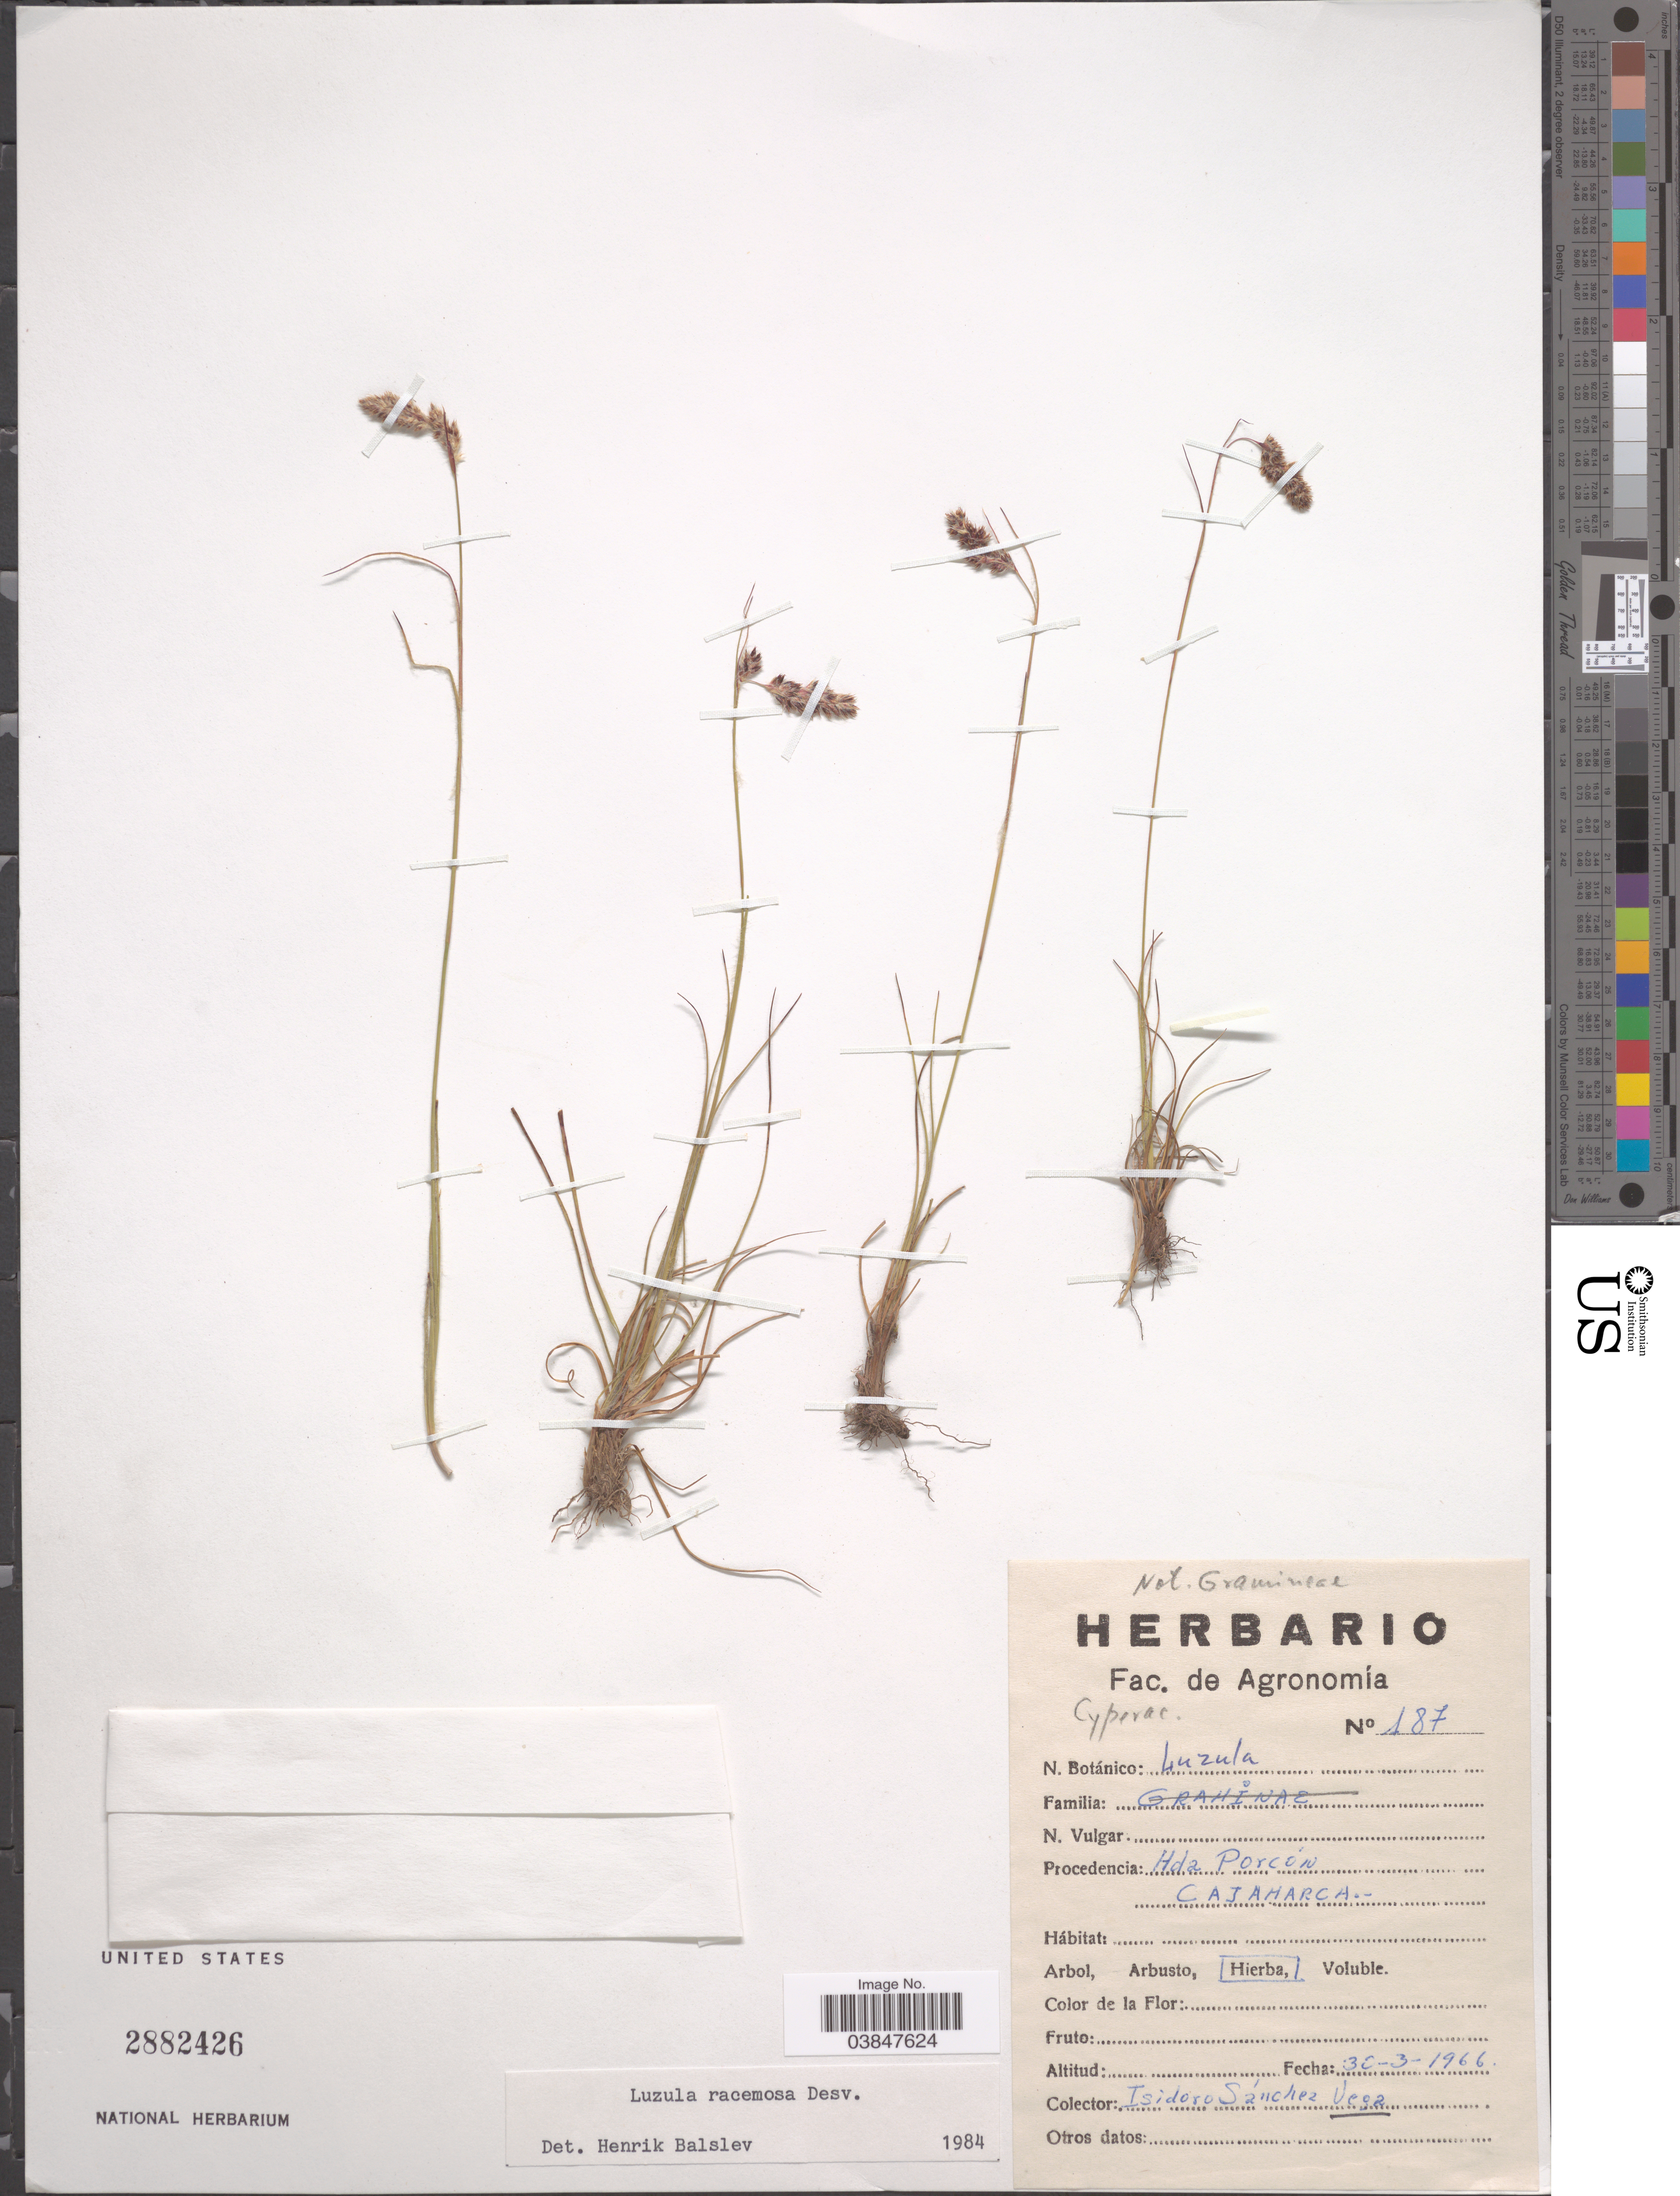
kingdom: Plantae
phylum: Tracheophyta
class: Liliopsida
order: Poales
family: Juncaceae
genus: Luzula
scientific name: Luzula racemosa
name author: Desv.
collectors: I. M. Sánchez Vega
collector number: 187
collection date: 1966-03-30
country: Peru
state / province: Cajamarca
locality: Hda. Porcón.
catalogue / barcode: US 2882426